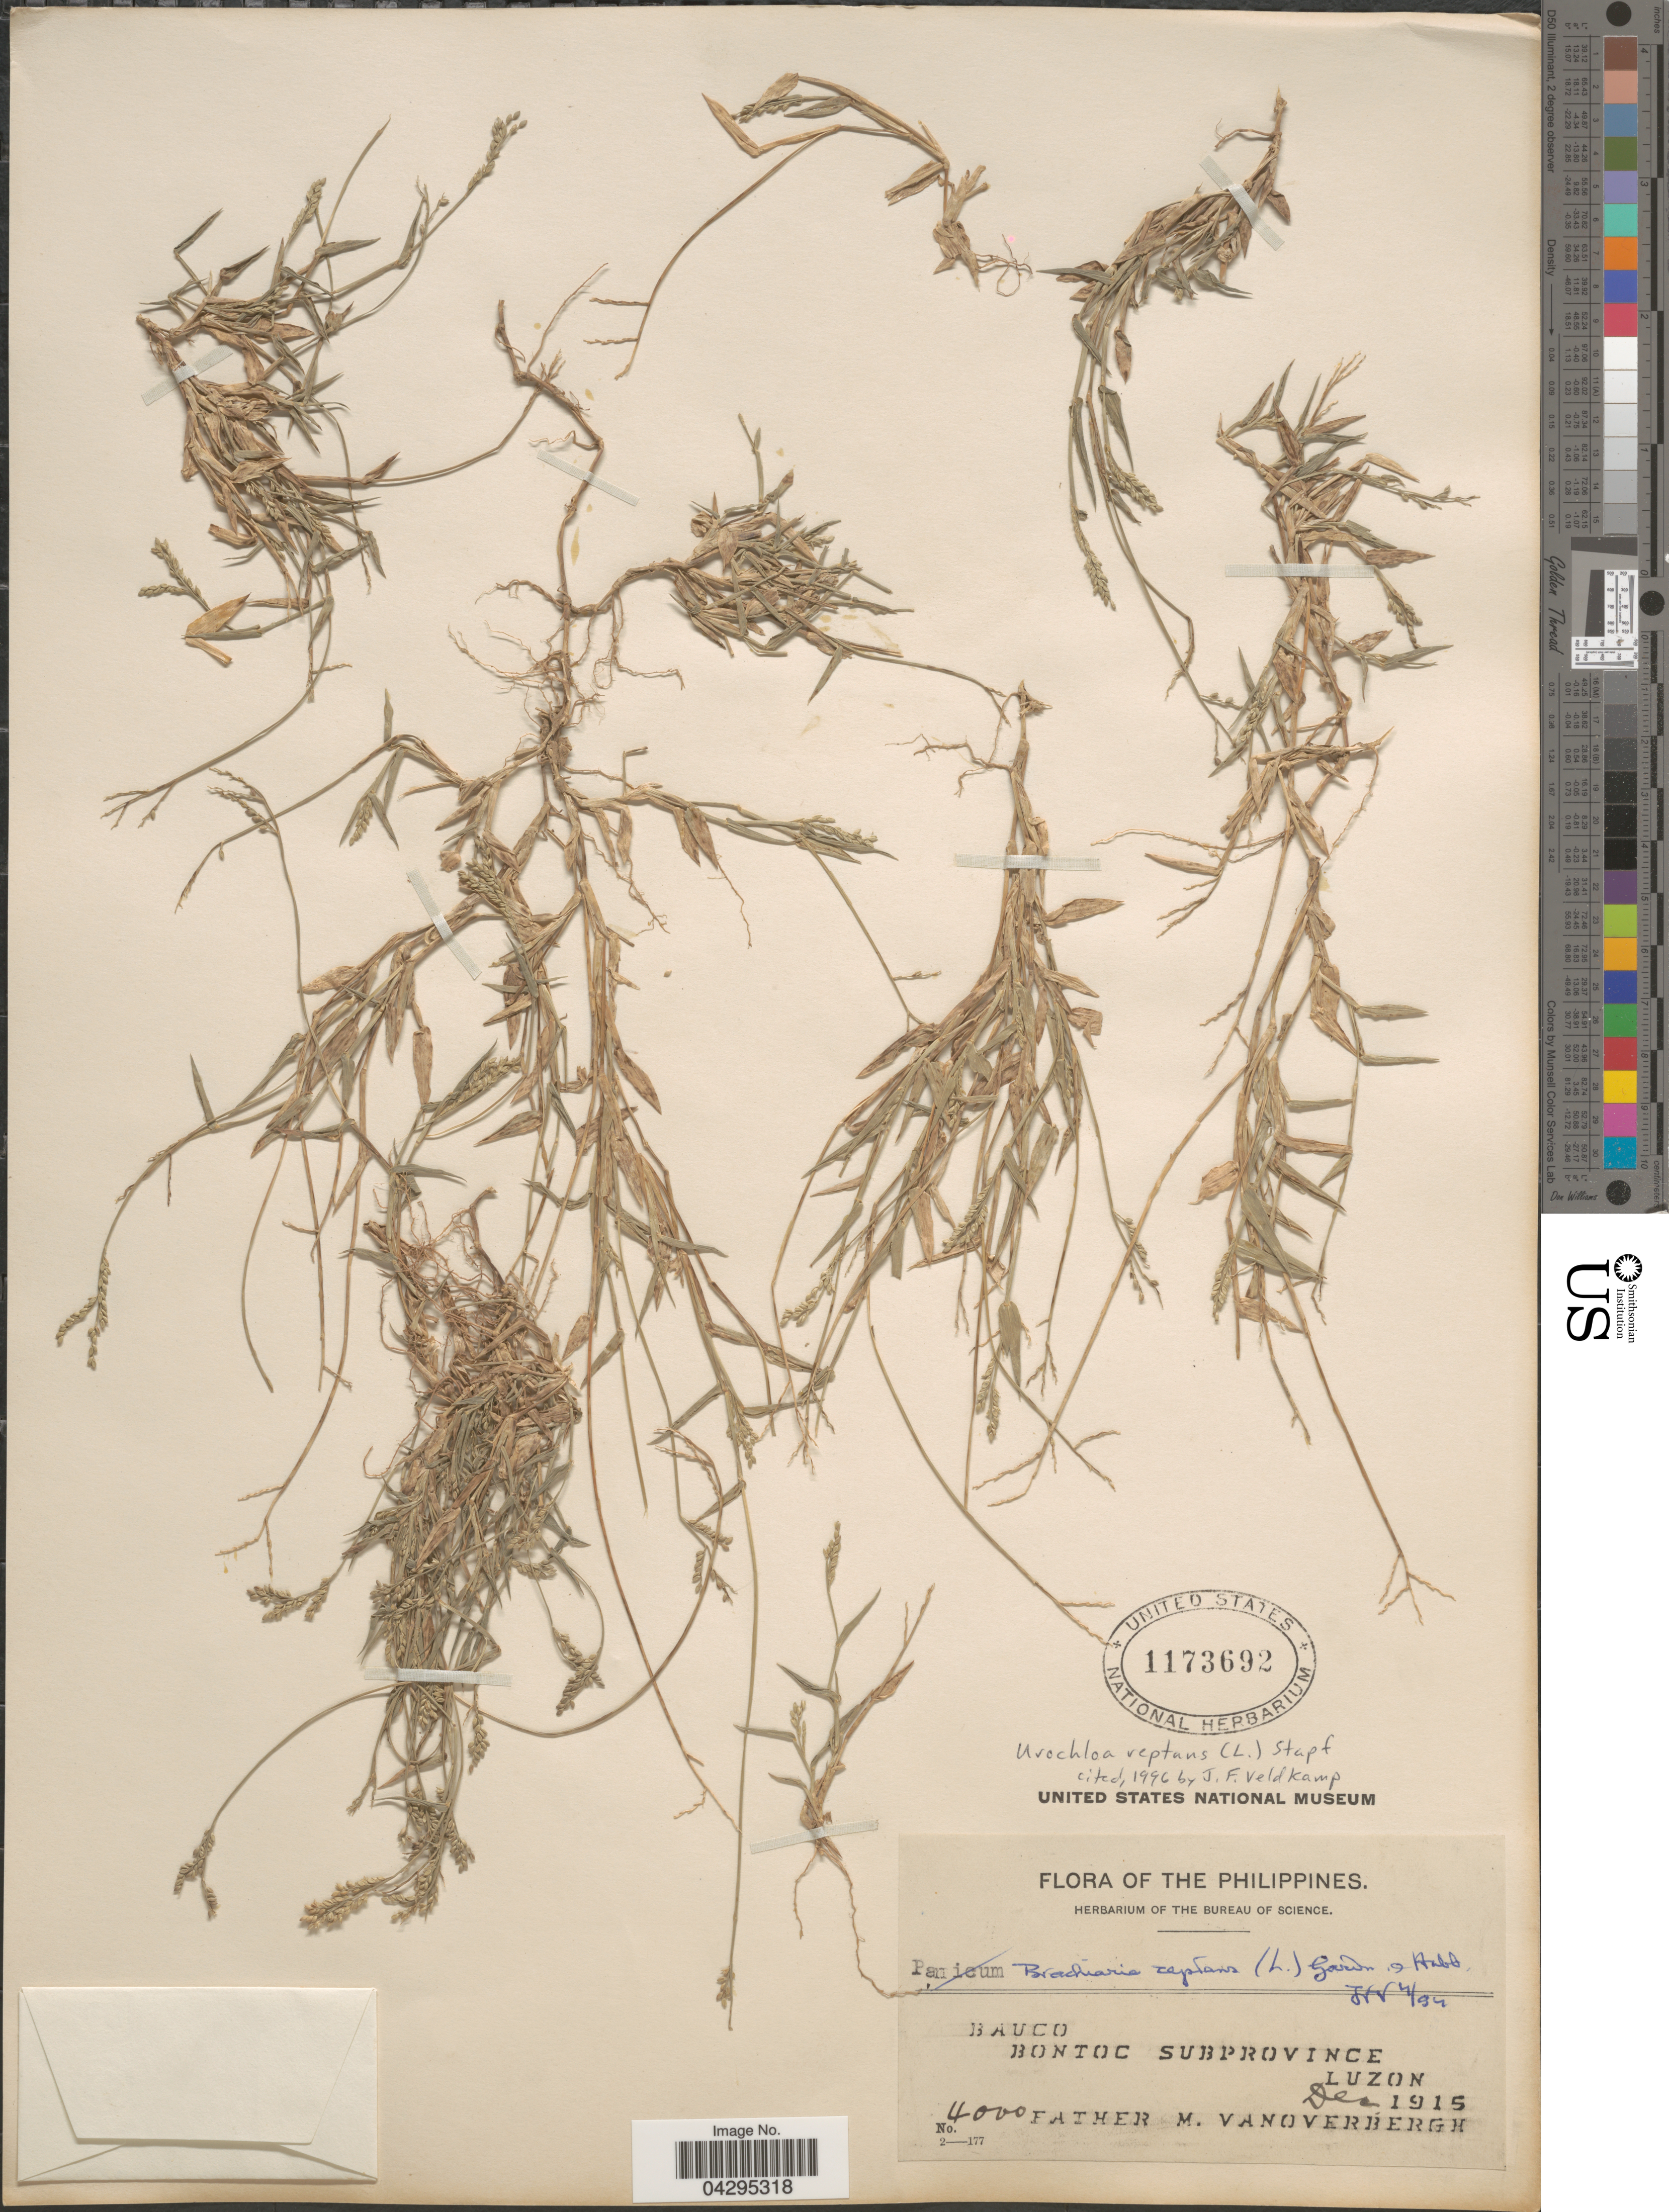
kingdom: Plantae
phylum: Tracheophyta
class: Liliopsida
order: Poales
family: Poaceae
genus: Urochloa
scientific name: Urochloa reptans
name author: (L.) Stapf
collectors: F. Vanoverbergh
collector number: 4000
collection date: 1915-12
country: Philippines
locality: Bauco. Bontoc Subprovince. Luzon.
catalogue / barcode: US 1173692